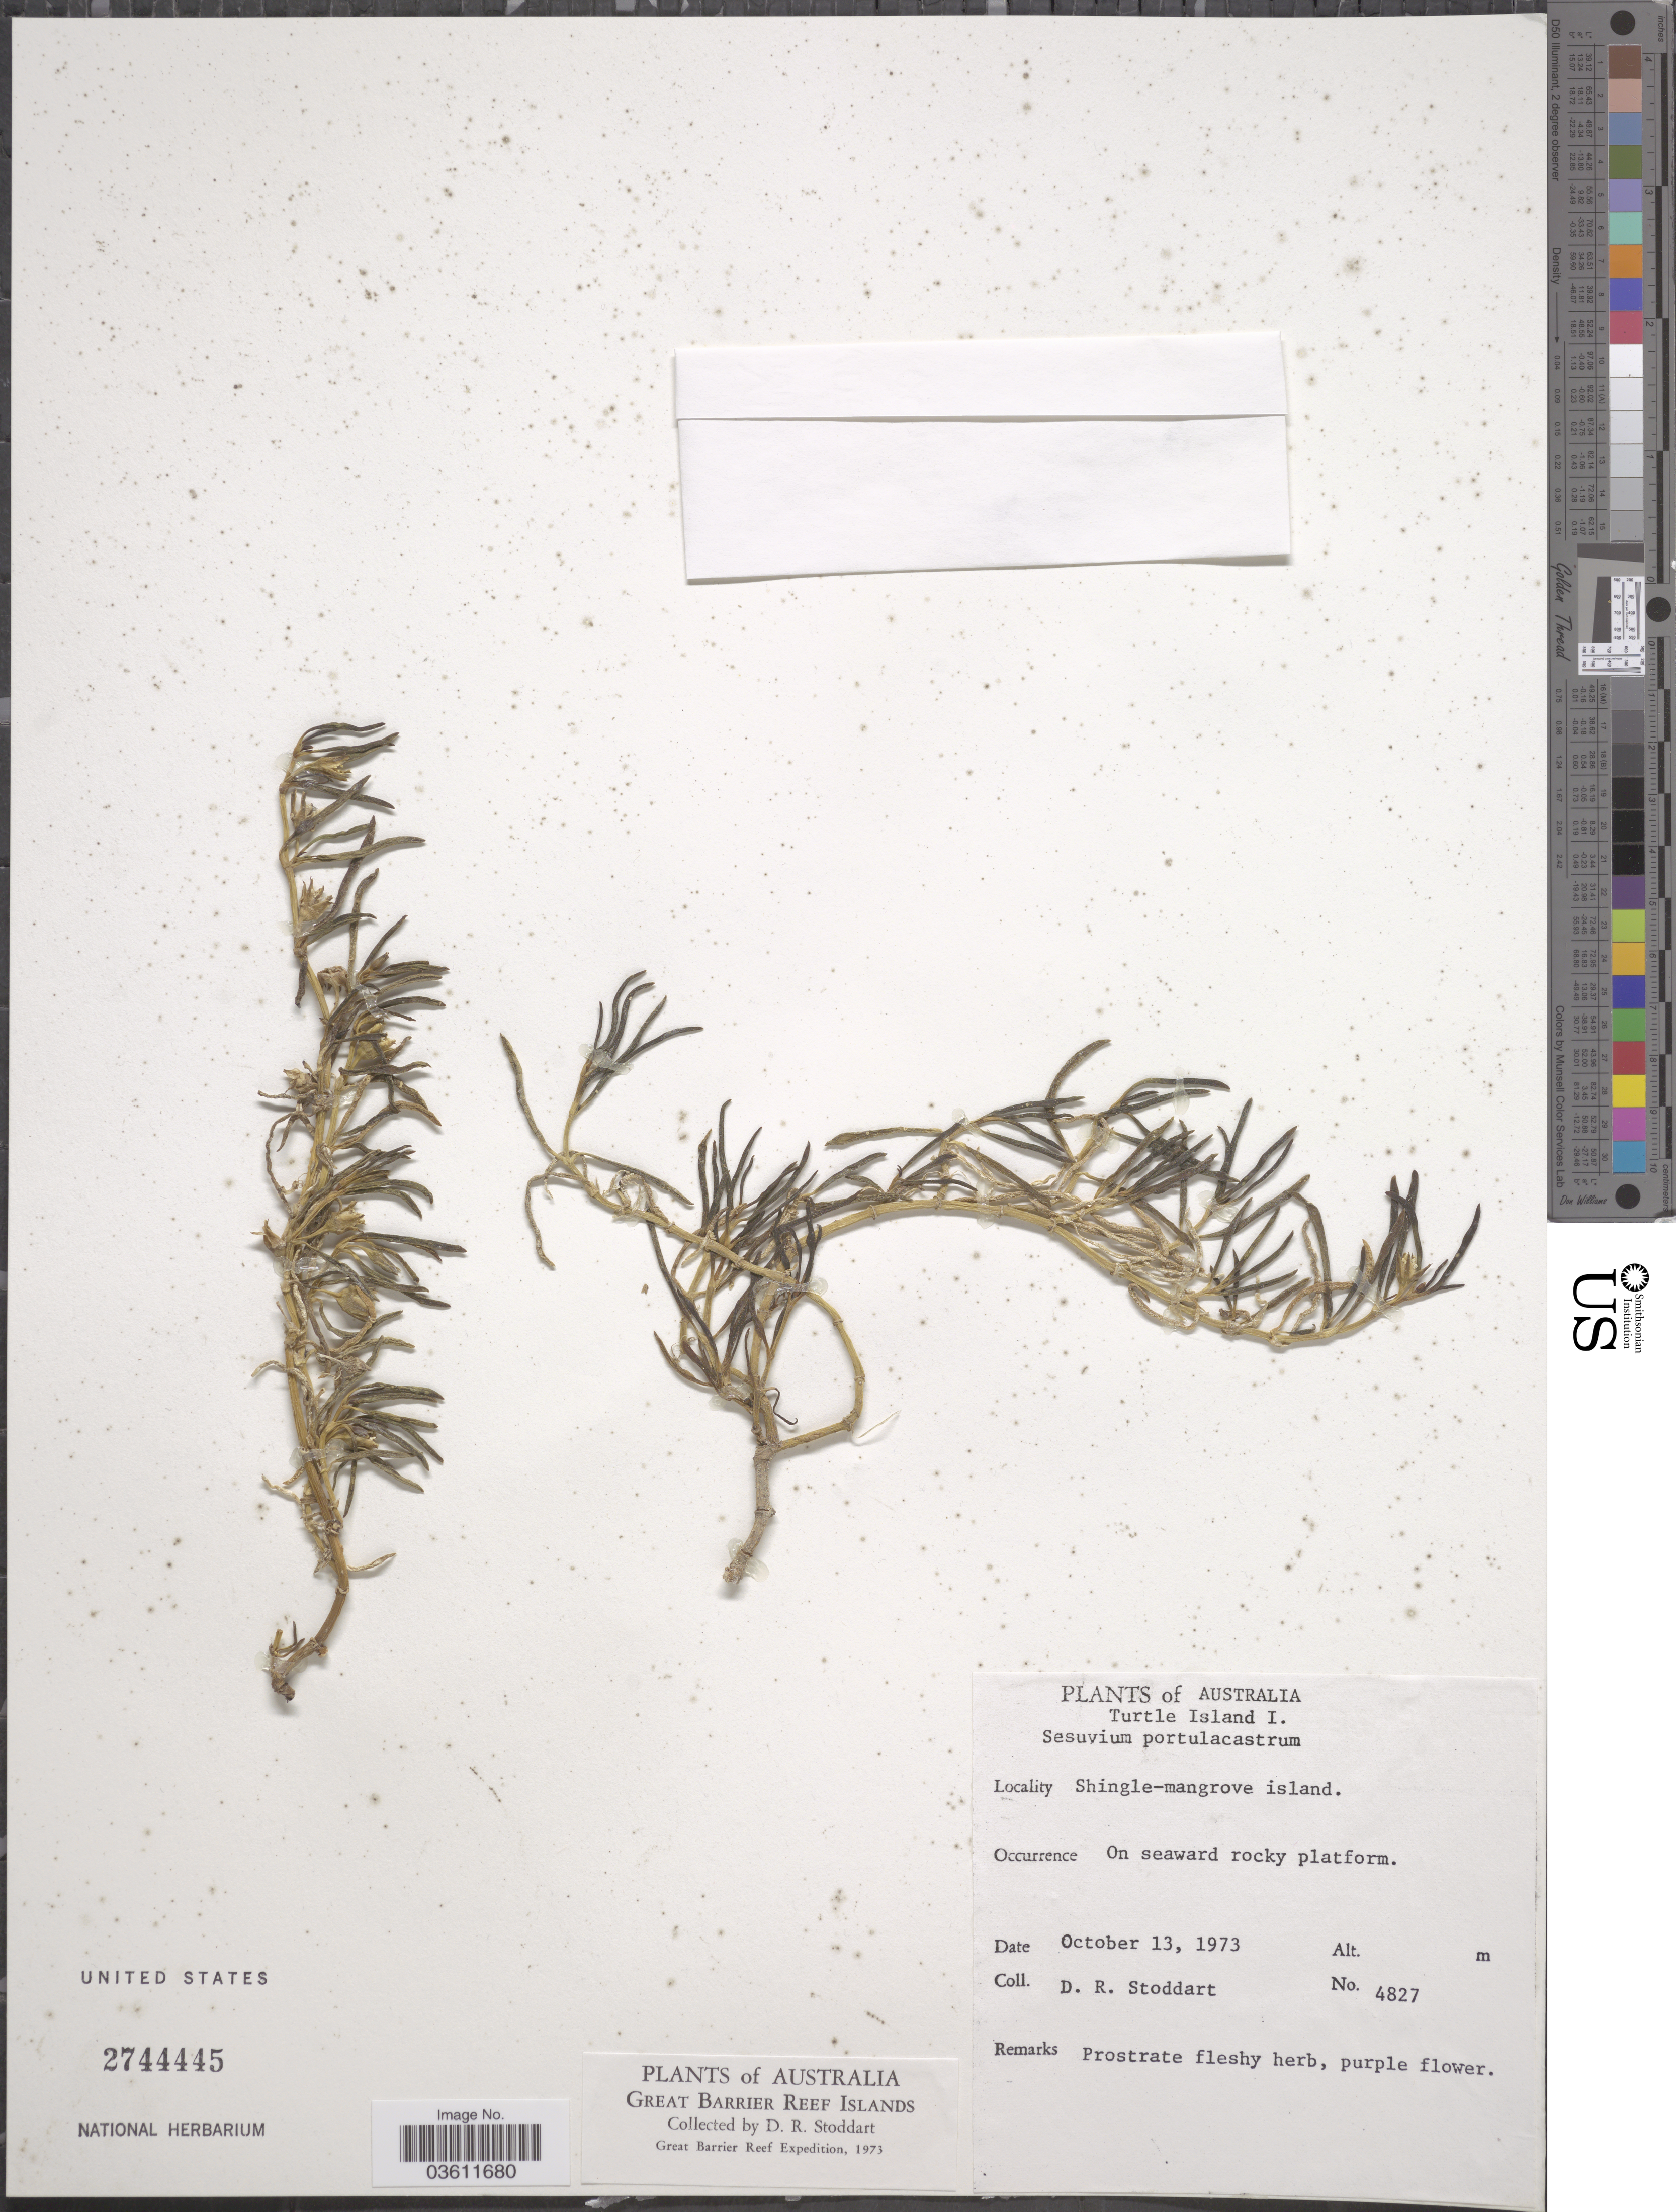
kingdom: Plantae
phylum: Tracheophyta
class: Magnoliopsida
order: Caryophyllales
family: Aizoaceae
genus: Sesuvium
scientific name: Sesuvium portulacastrum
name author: (L.) L.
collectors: D. R. Stoddart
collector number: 4827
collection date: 1973-10-13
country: Australia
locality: Turtle Island I. Shingle-mangrove island. Great Barrier Reef Islands.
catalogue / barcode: US 2744445